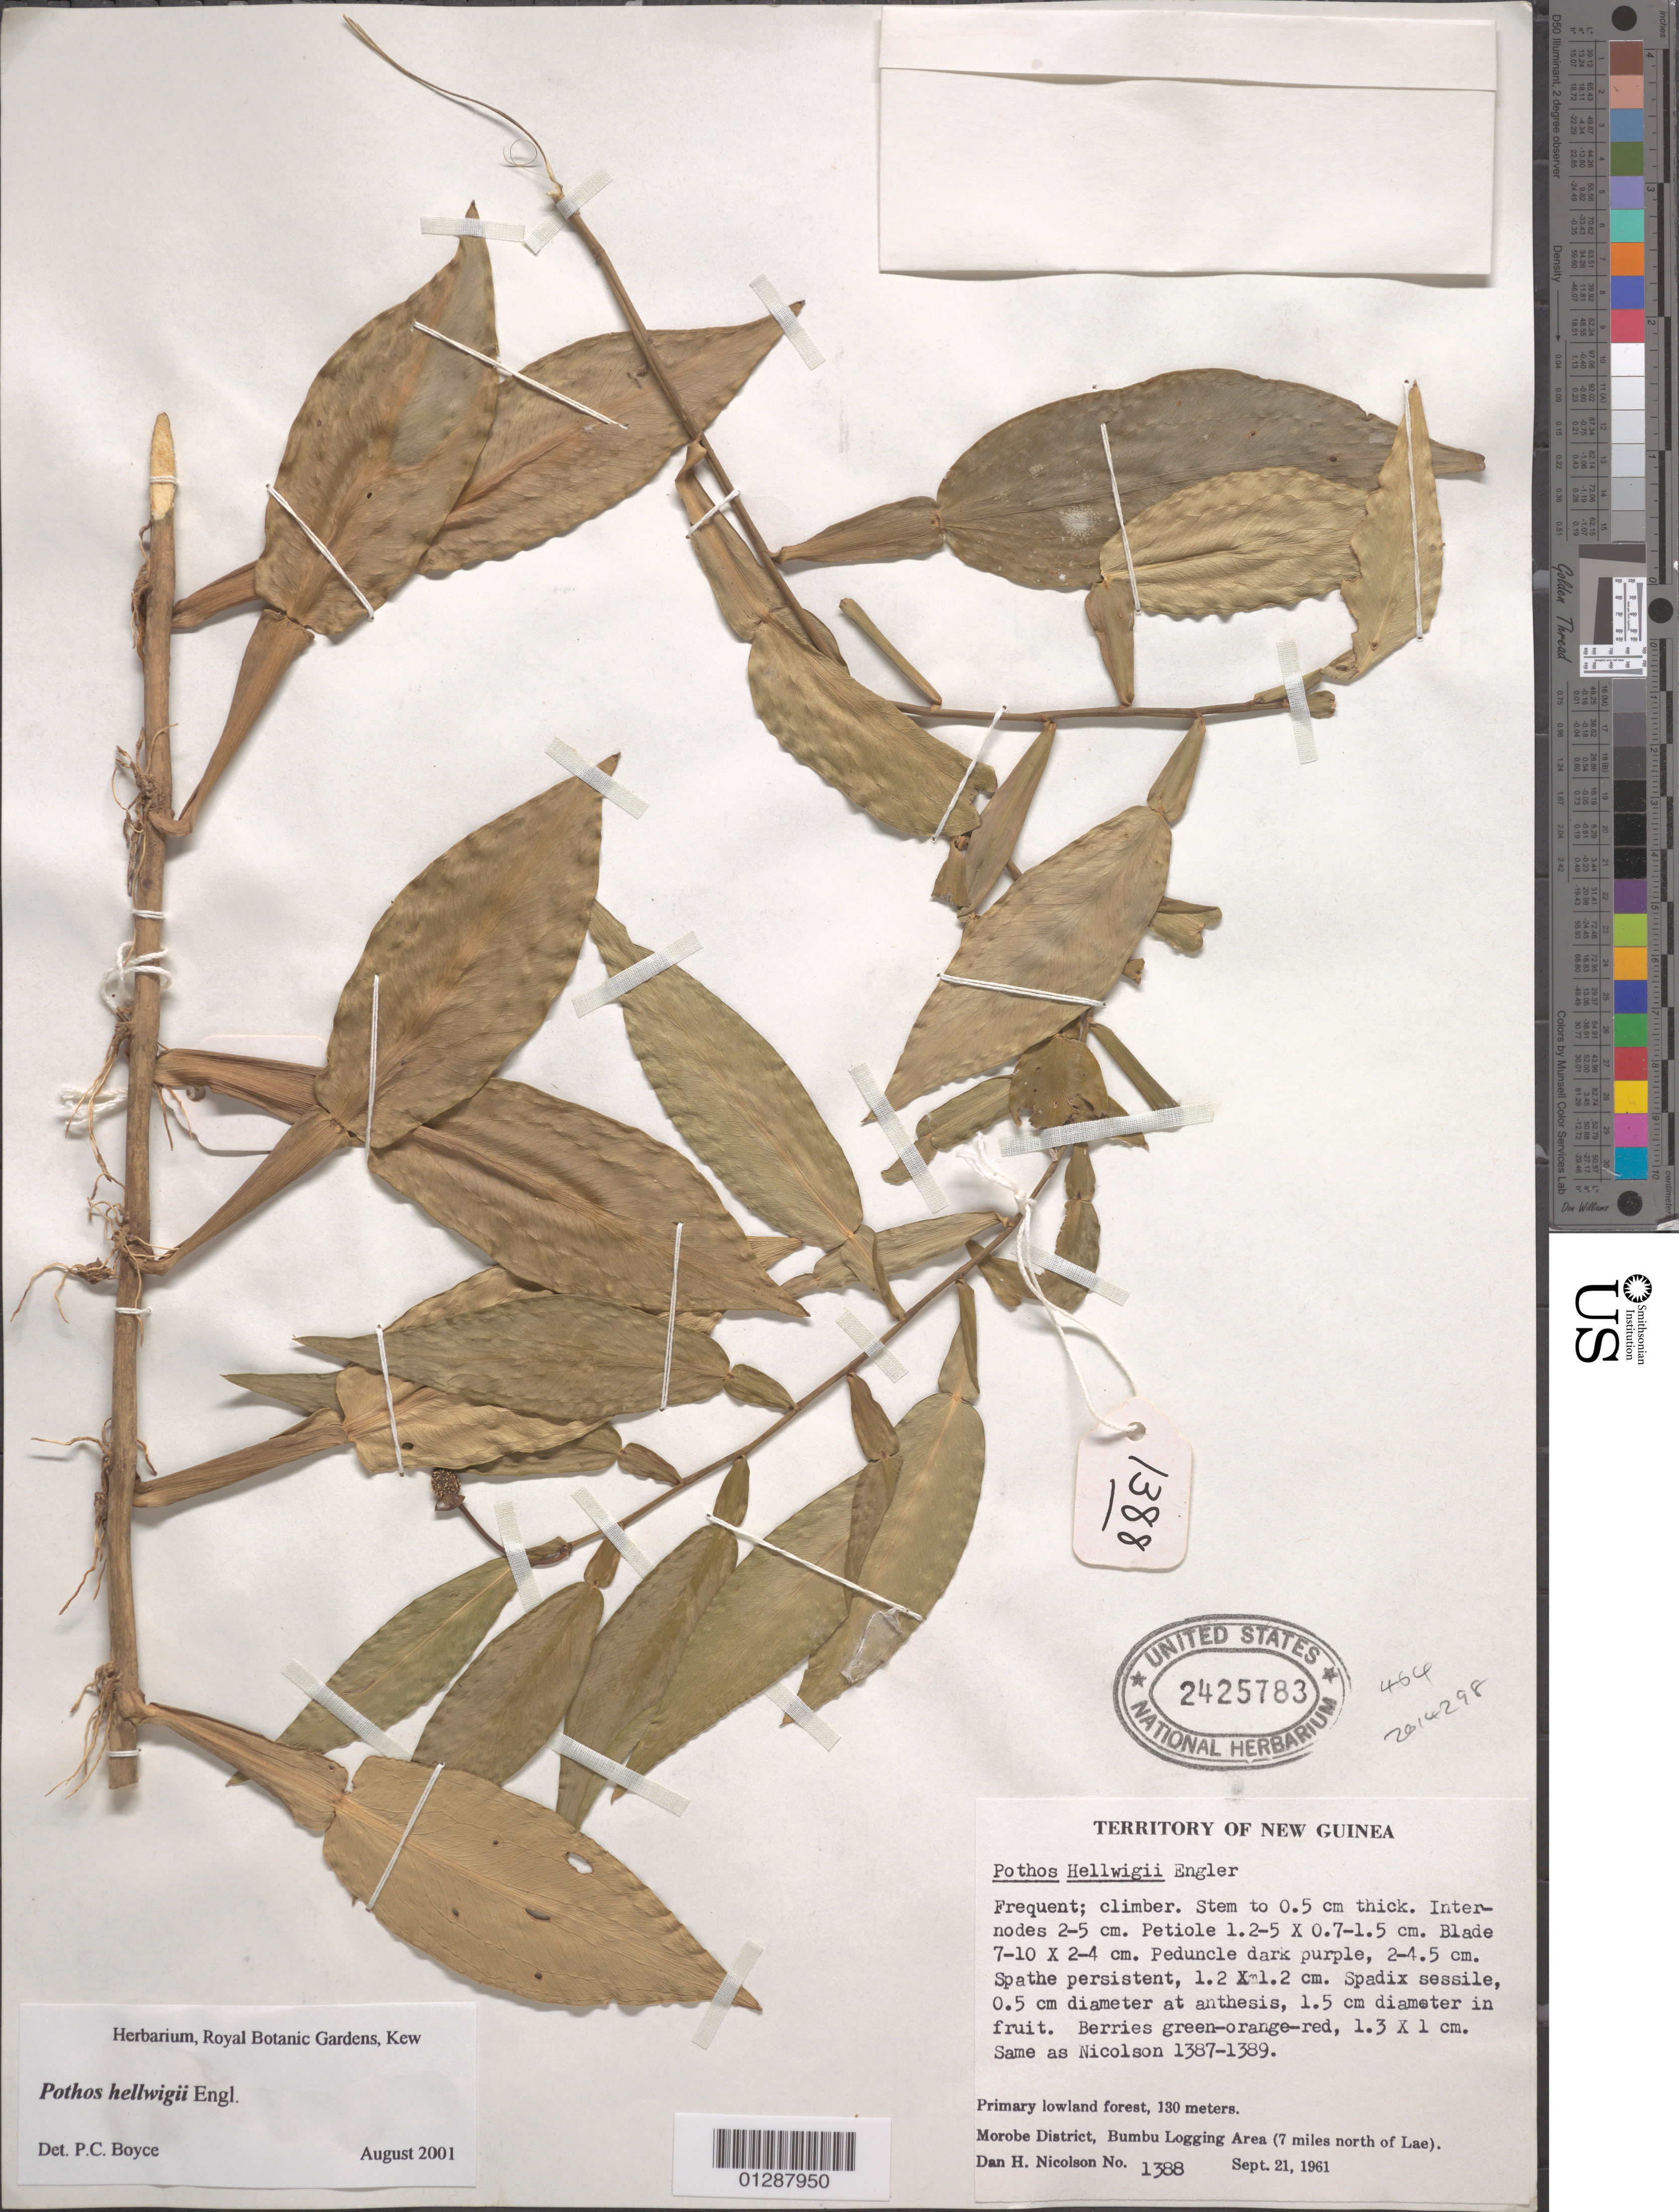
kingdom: Plantae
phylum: Tracheophyta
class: Liliopsida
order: Alismatales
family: Araceae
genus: Pothos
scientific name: Pothos hellwigii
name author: Engl.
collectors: D. H. Nicolson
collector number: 1388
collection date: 1961-09-21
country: Papua New Guinea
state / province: Morobe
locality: Territory of New Guinea. Morobe District, Bumbu Logging Area (7 miles north of Lae).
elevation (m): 130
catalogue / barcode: US 2425783